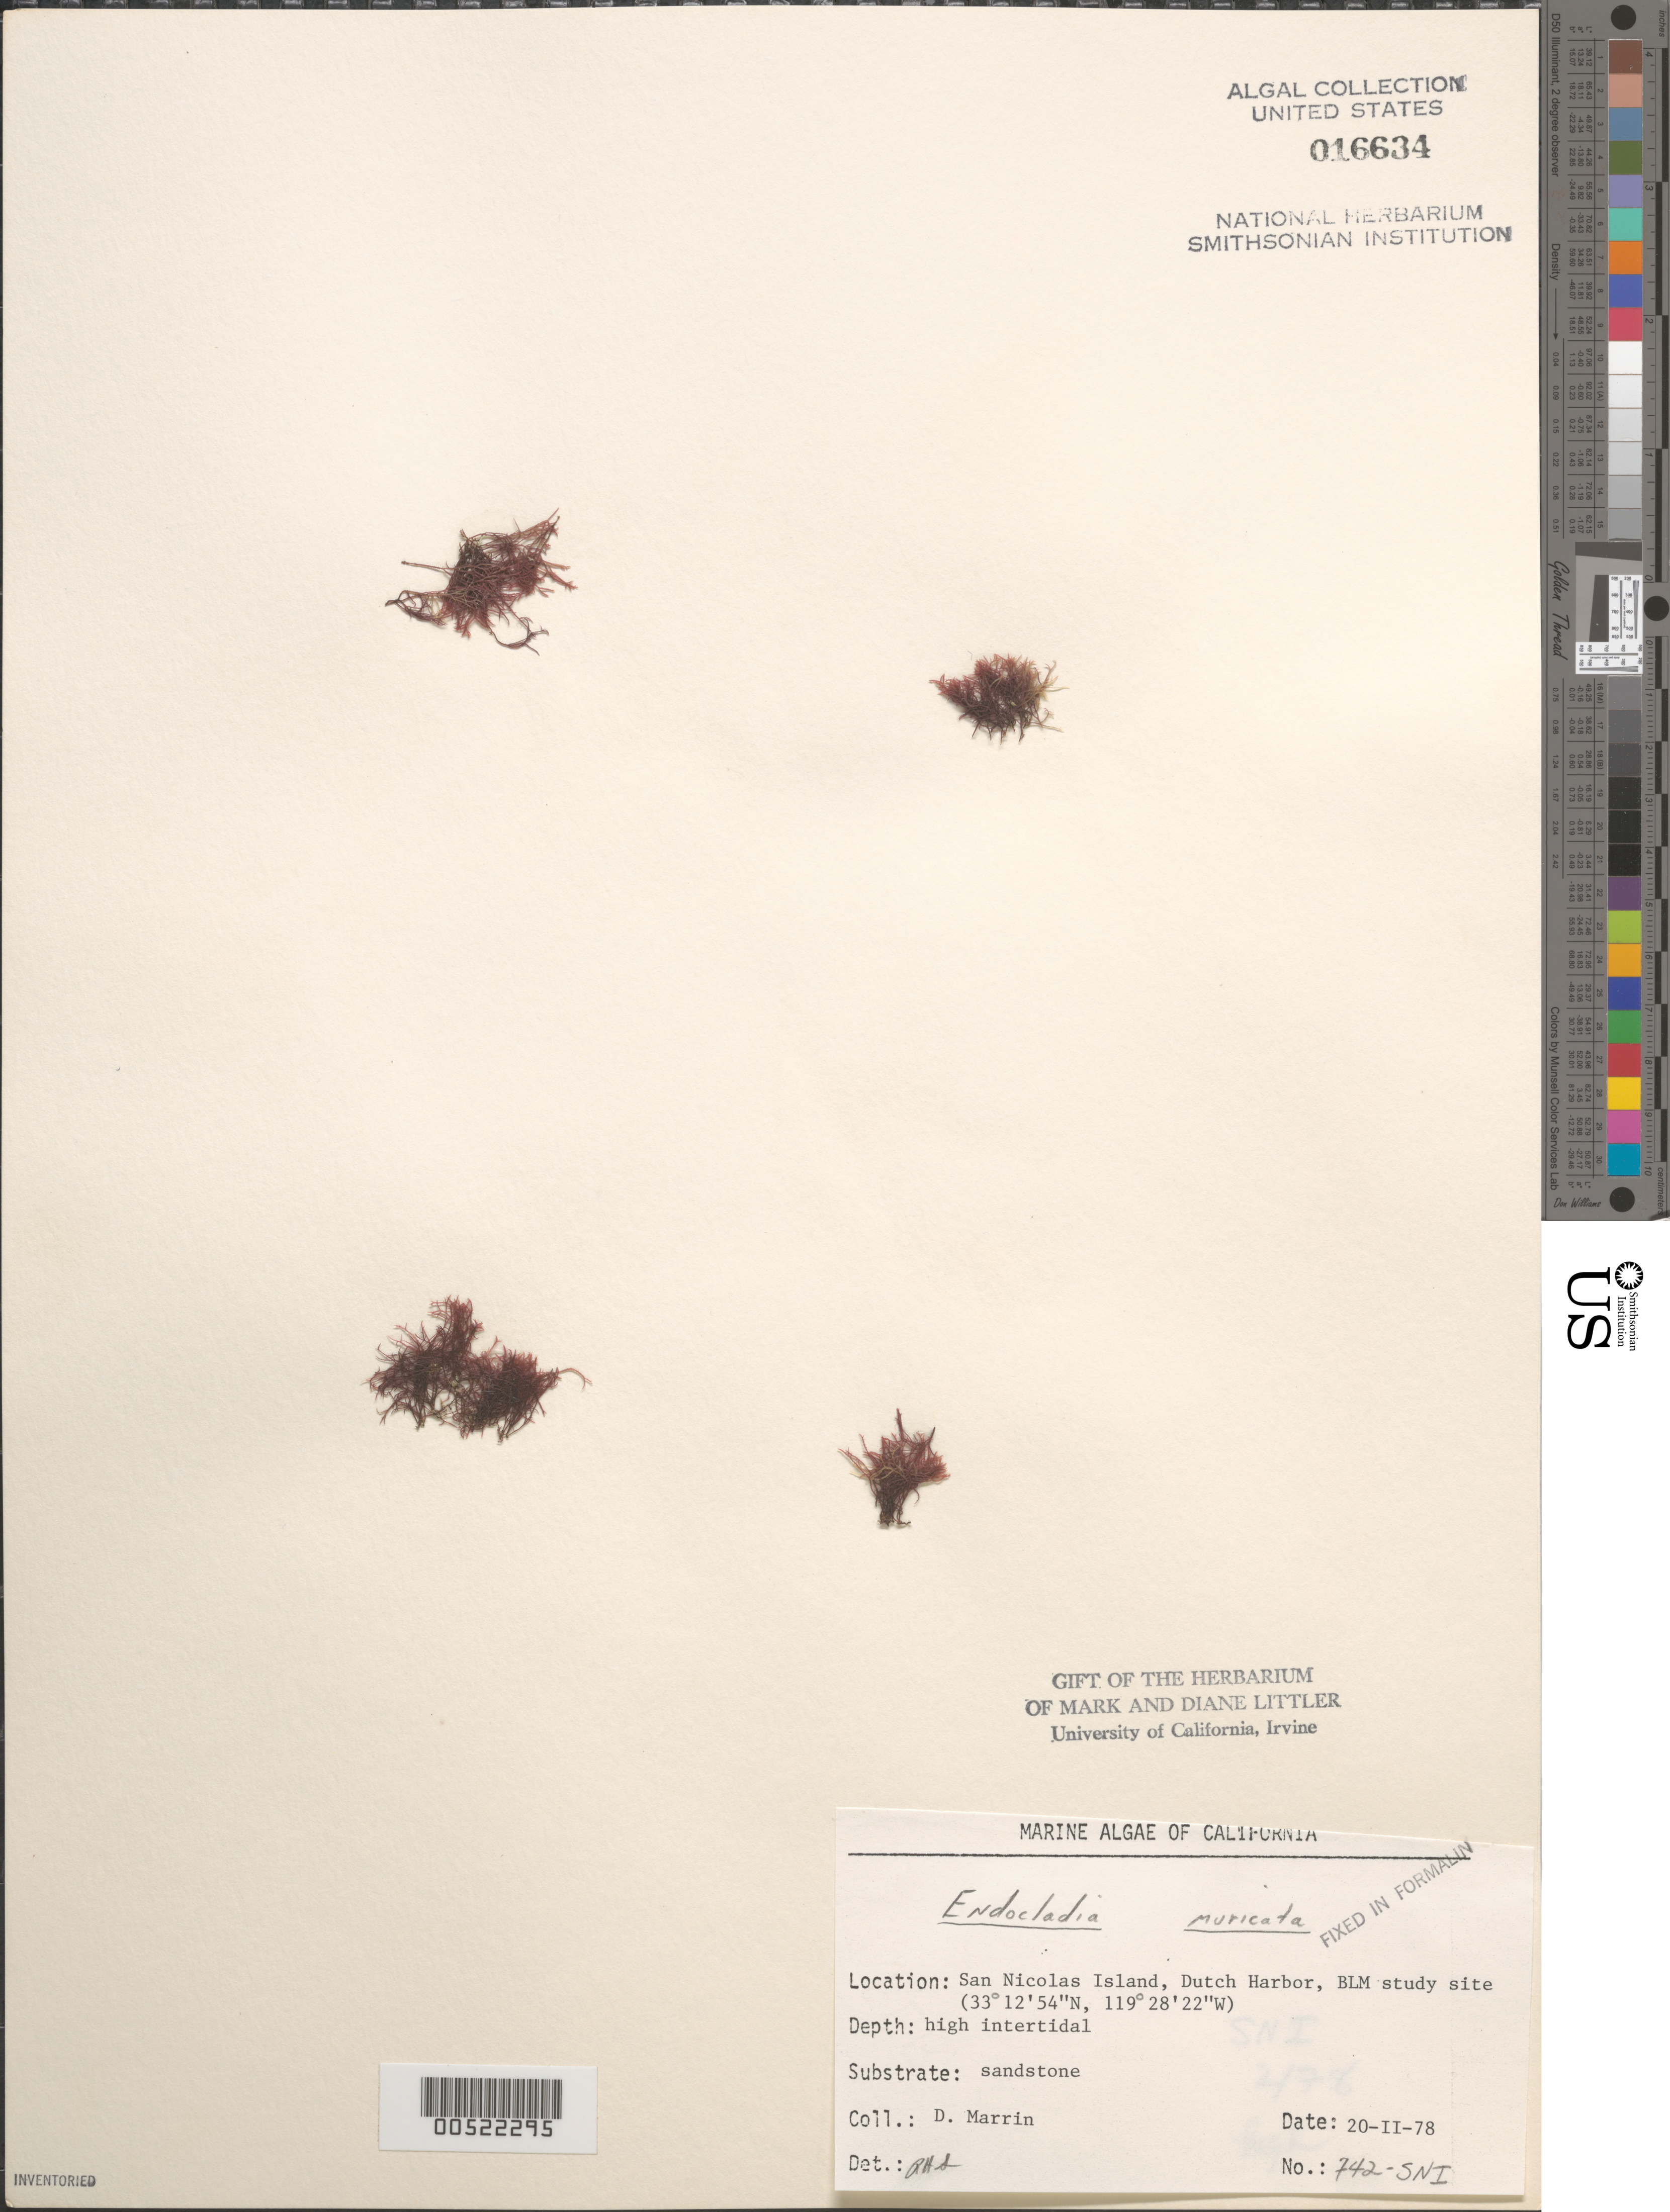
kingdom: Plantae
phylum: Rhodophyta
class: Florideophyceae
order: Gigartinales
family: Endocladiaceae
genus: Endocladia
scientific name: Endocladia muricata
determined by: Sims, Robert H.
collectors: D. Marrin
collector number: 742-SNI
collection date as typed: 20 Feb 1978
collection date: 1978-02-20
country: United States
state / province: California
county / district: Ventura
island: San Nicolas Island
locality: Dutch Harbor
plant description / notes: BLM-SOCALBIGHT Rocky Intertidal Survey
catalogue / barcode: US 16634